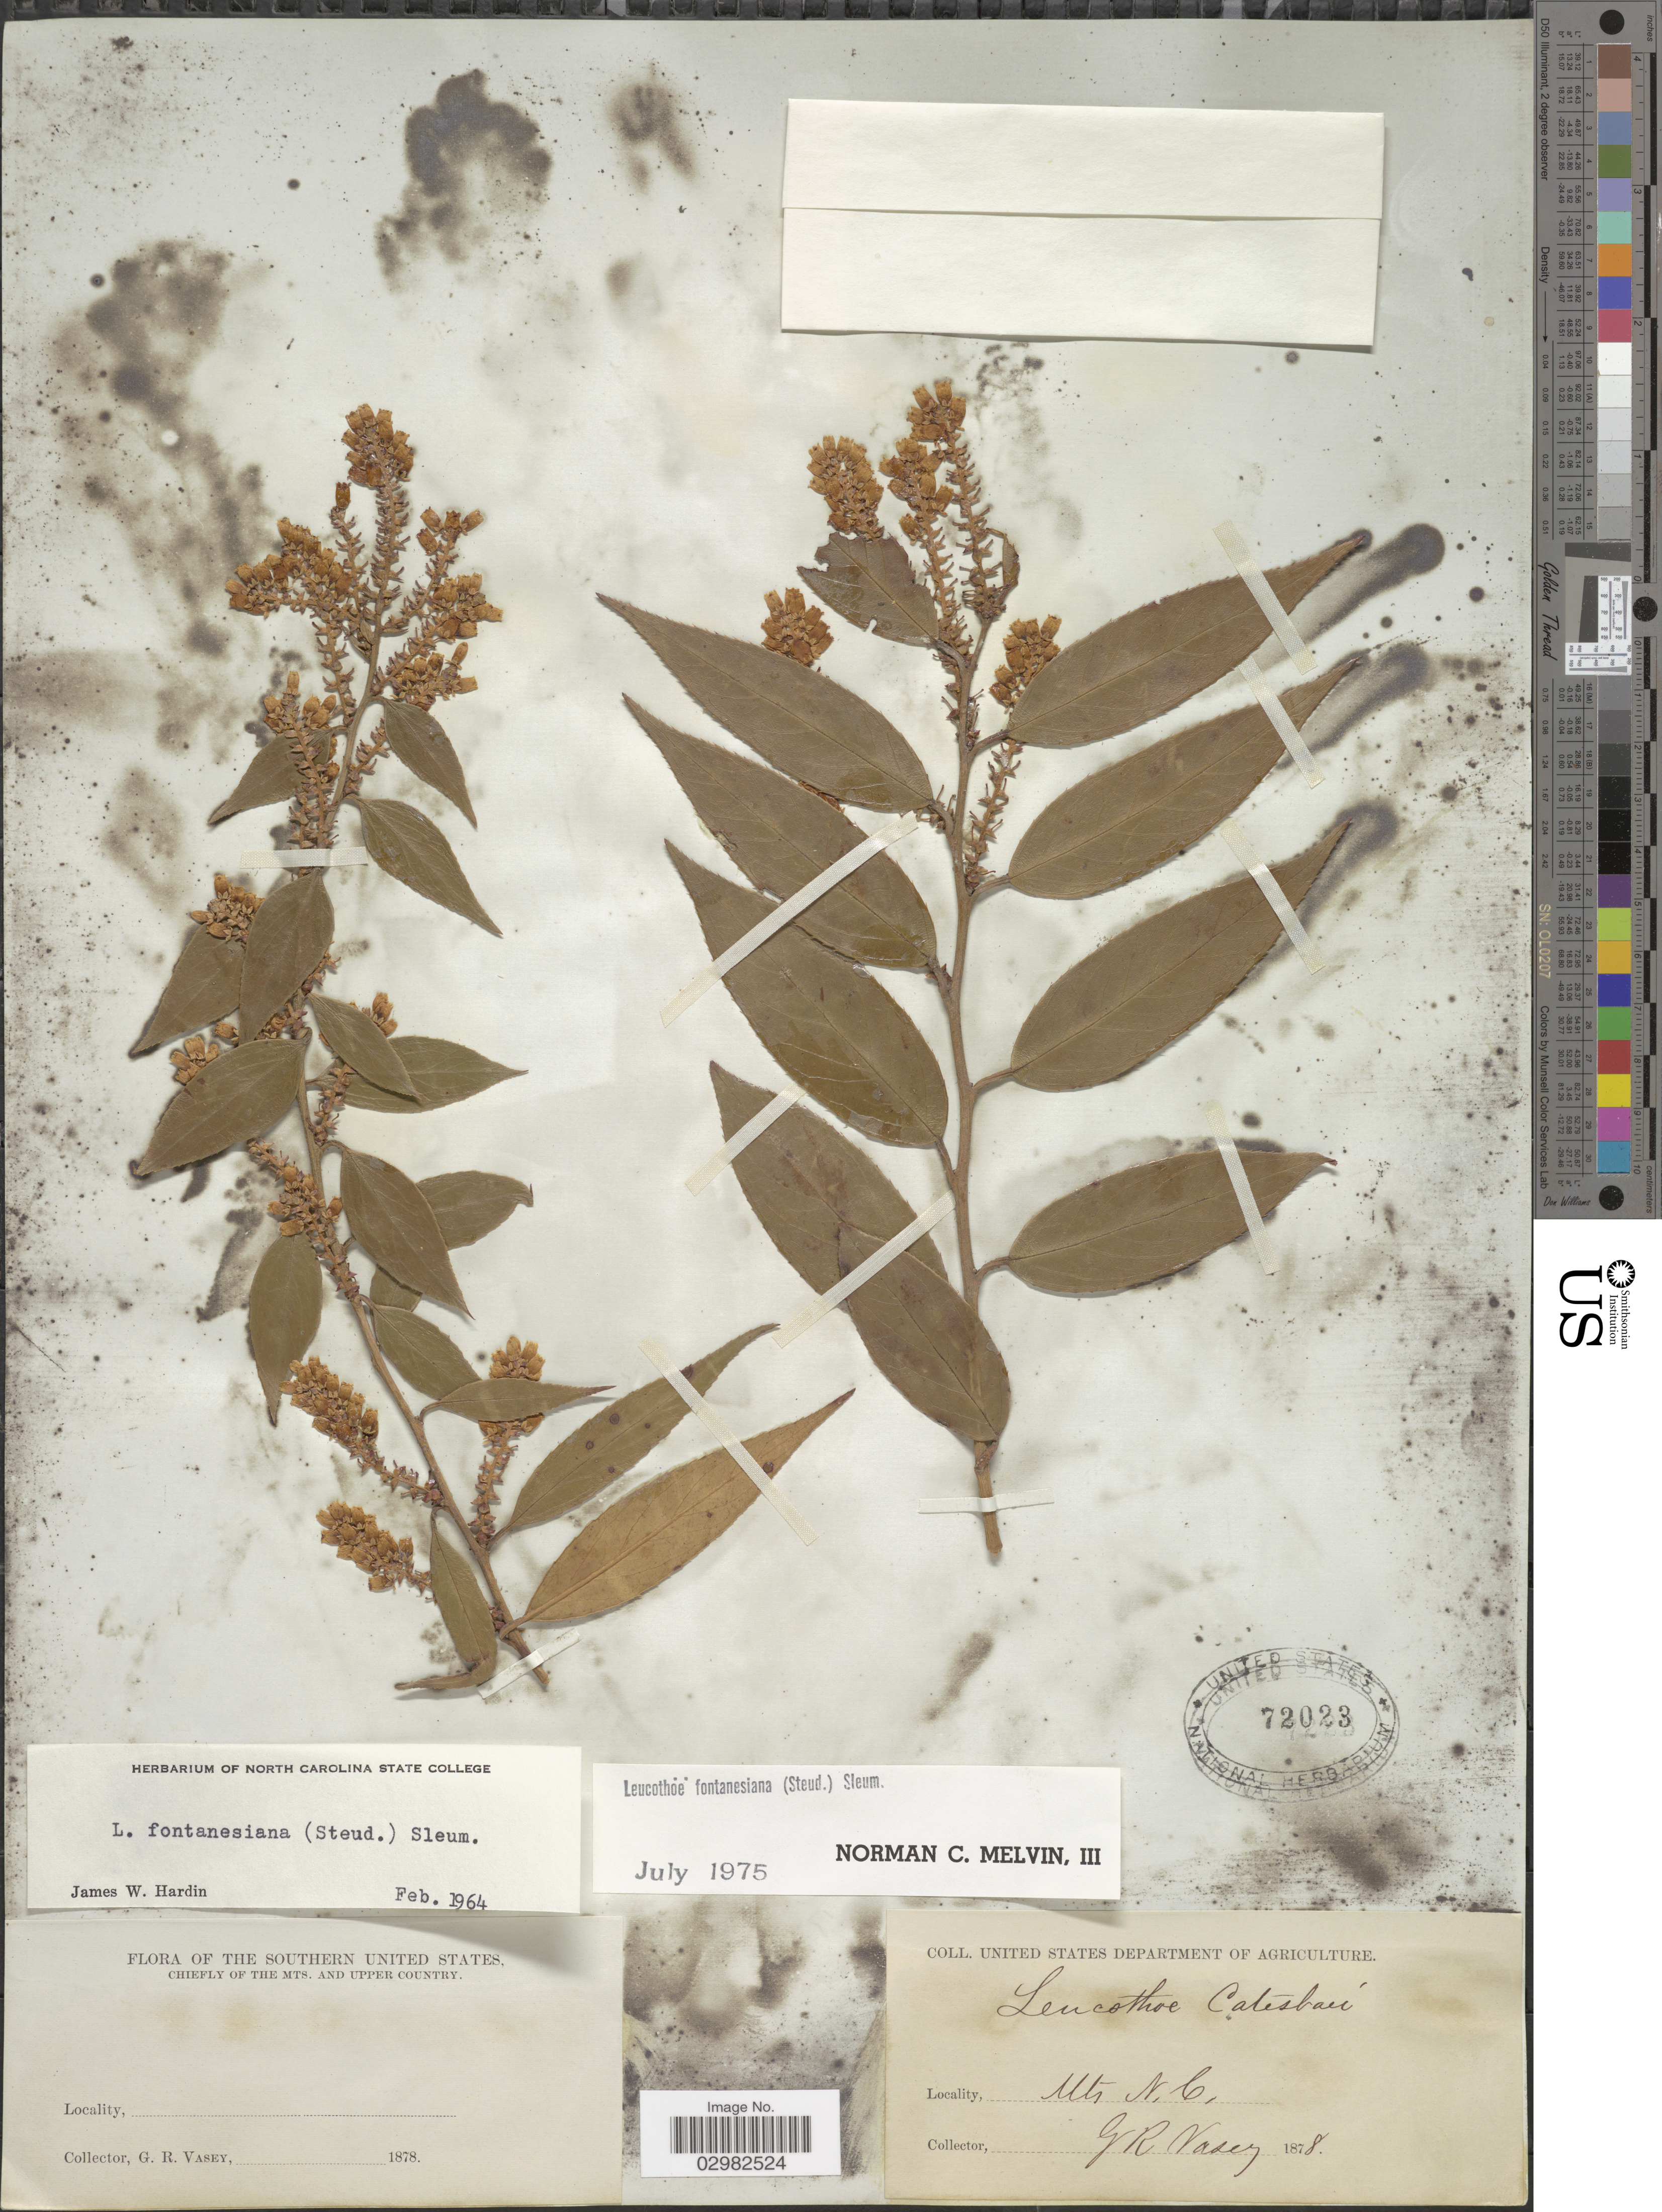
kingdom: Plantae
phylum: Tracheophyta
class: Magnoliopsida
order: Ericales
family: Ericaceae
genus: Leucothoe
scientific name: Leucothoë fontanesiana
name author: (Steud.) Sleumer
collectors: G. R. Vasey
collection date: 1878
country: United States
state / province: North Carolina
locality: Southern United States, Chiefly of the Mts. and Upper Country, Mts. N.C.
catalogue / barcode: US 72023